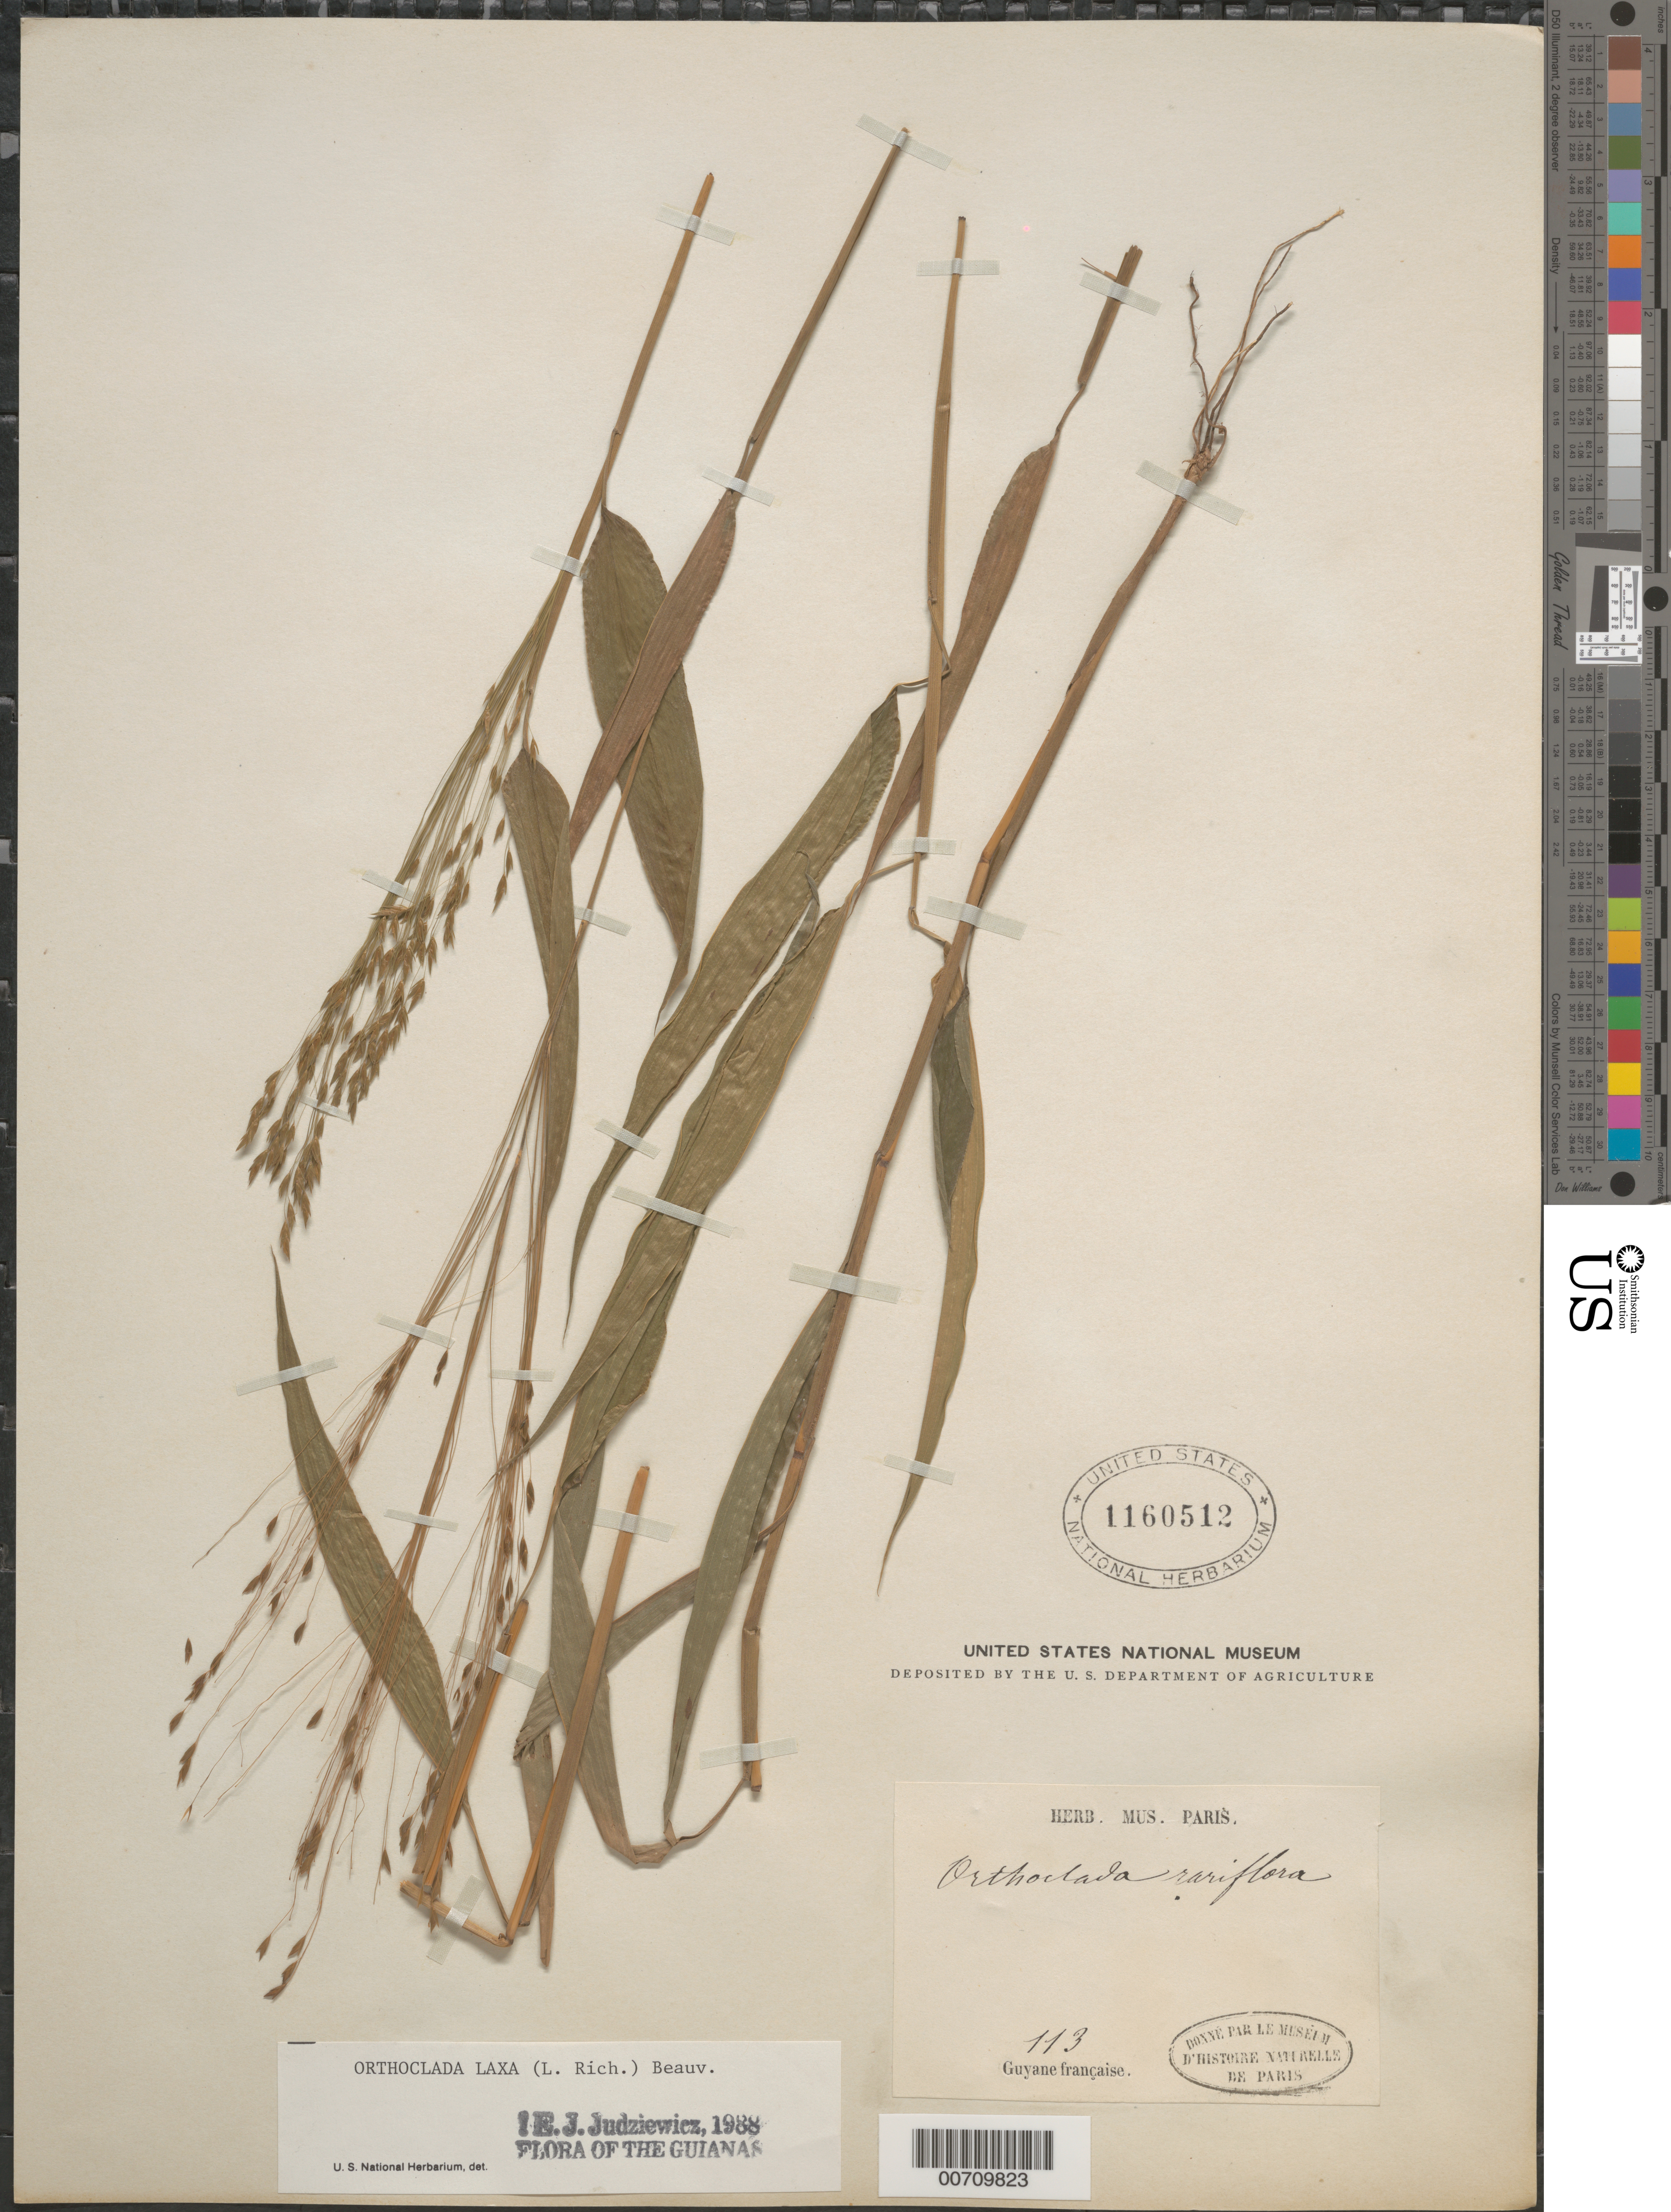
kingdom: Plantae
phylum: Tracheophyta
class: Liliopsida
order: Poales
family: Poaceae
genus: Orthoclada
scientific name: Orthoclada laxa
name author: P. Beauv.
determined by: Judziewicz, E. J.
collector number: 113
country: French Guiana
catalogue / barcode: US 1160512